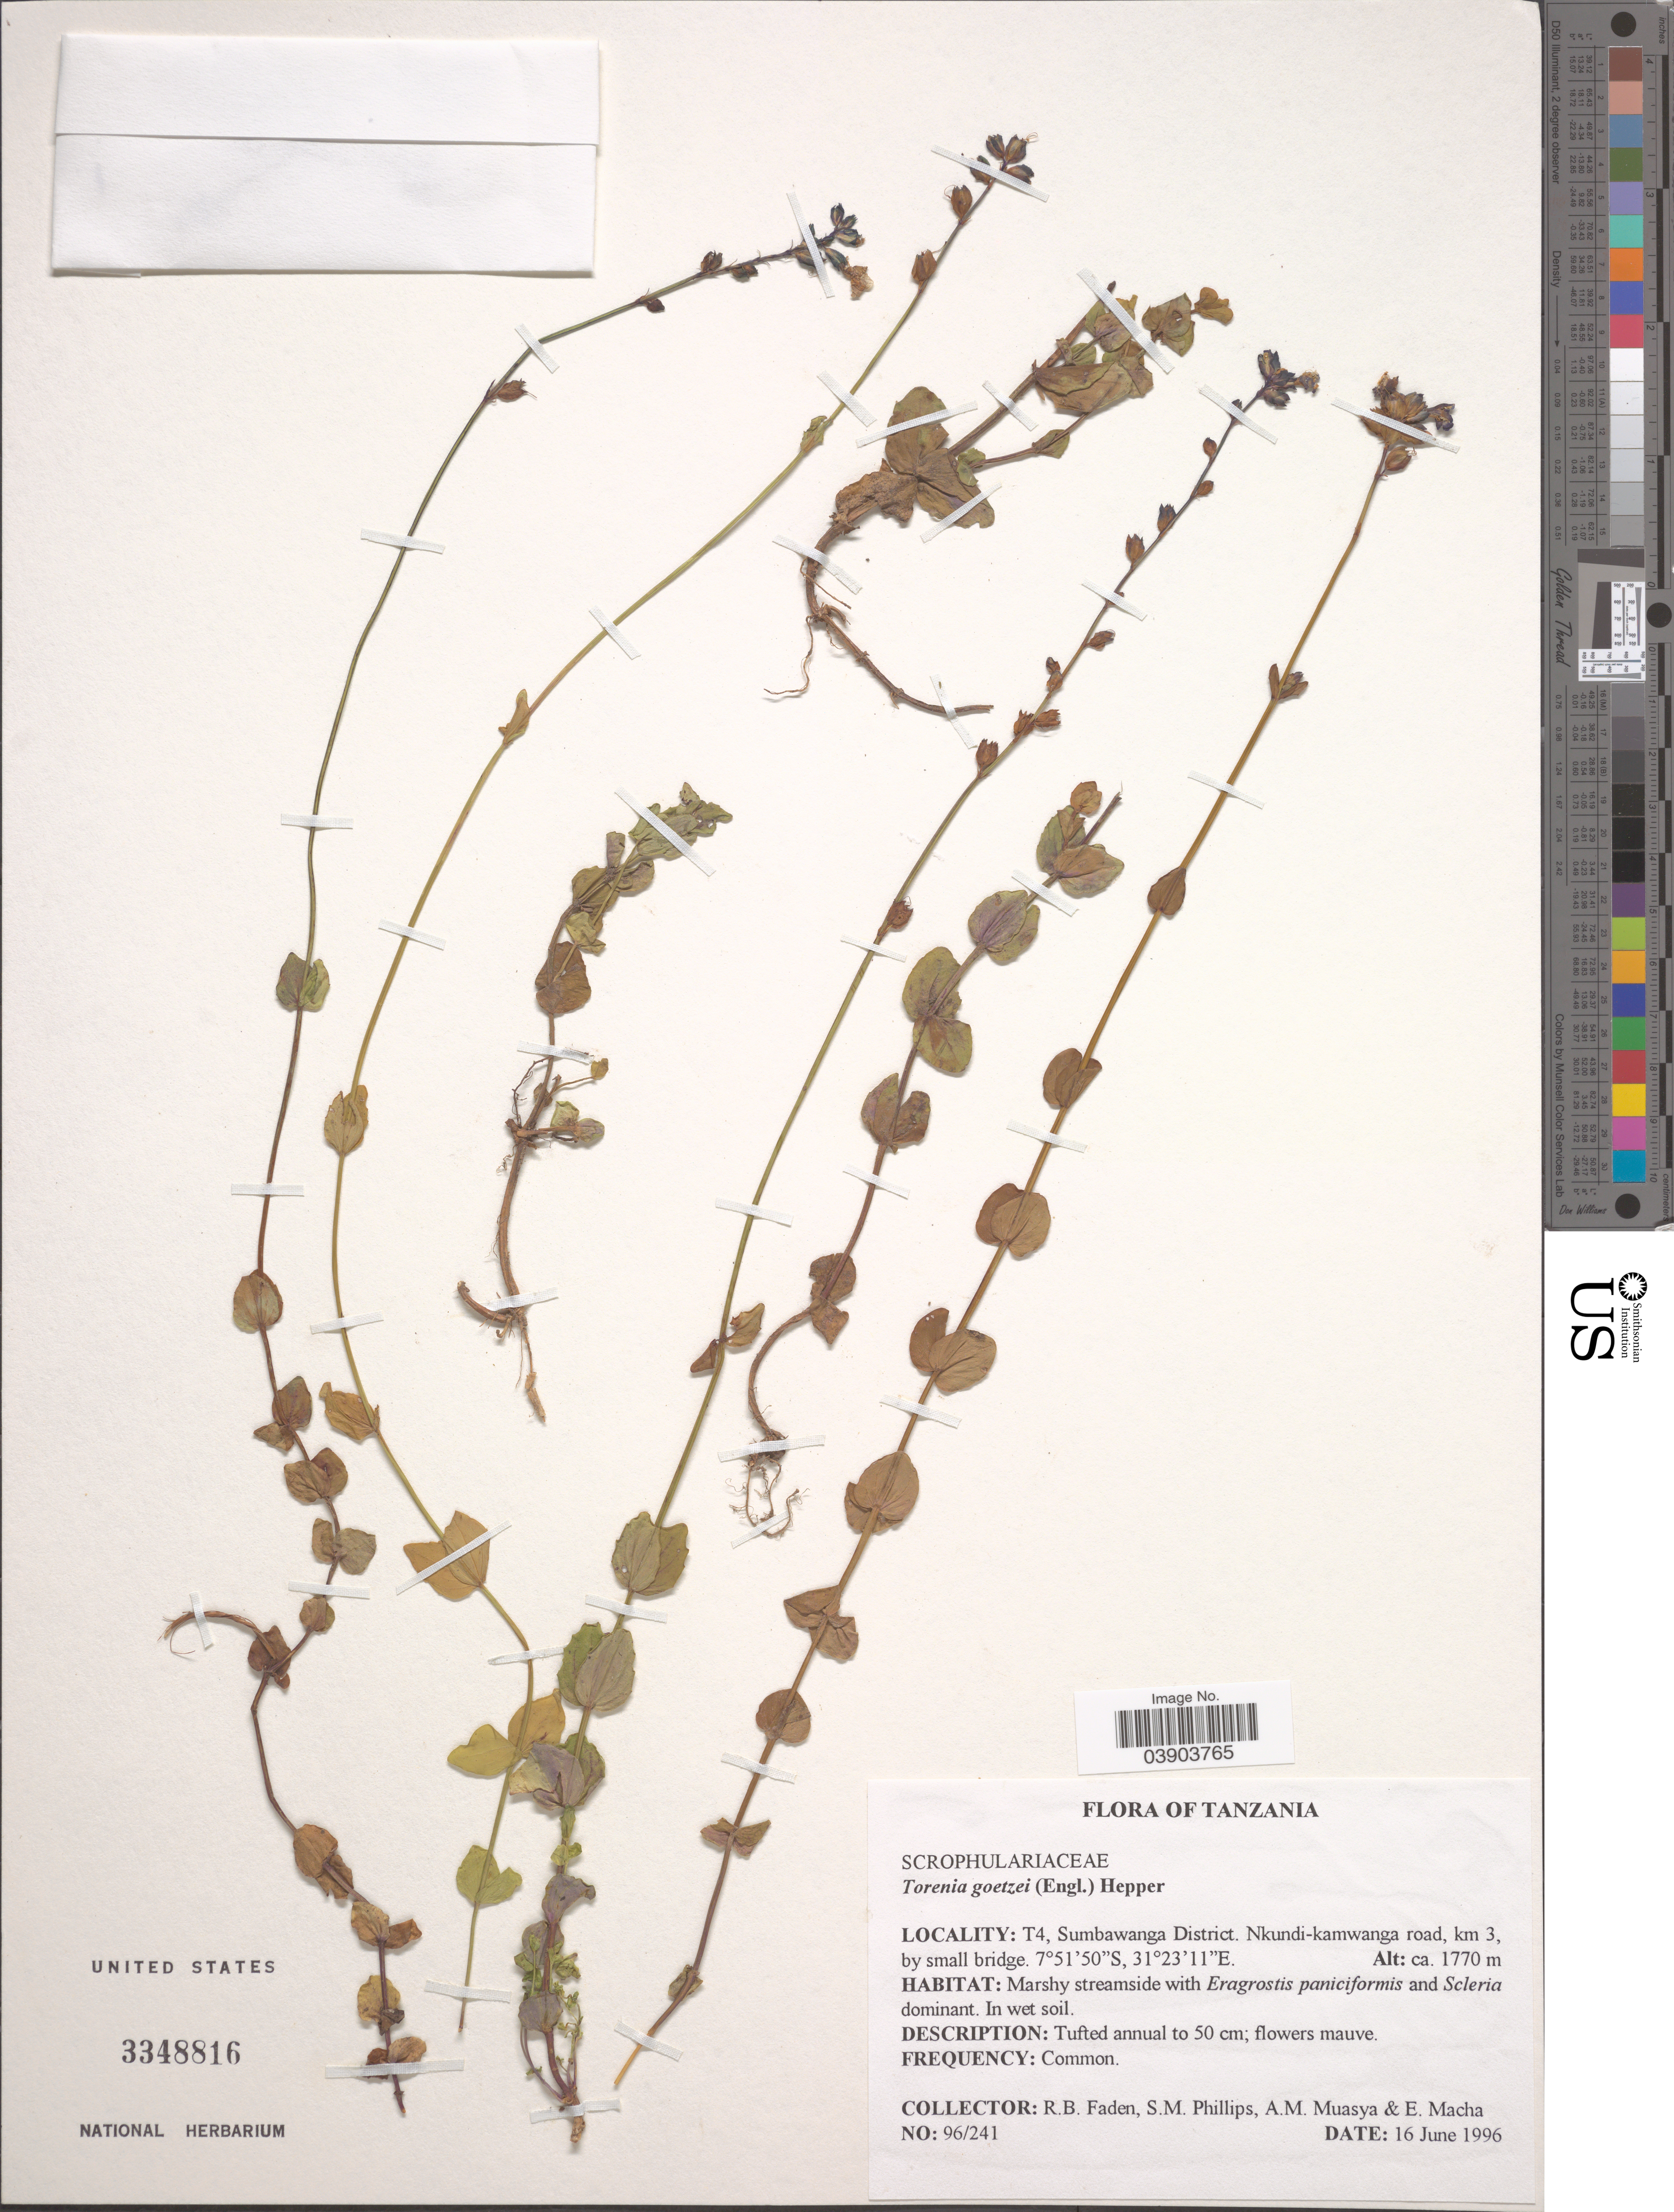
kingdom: Plantae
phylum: Tracheophyta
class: Magnoliopsida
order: Lamiales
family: Linderniaceae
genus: Torenia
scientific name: Torenia goetzei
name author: (Engl.) Hepper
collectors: R. B. Faden, S. M. Phillips, A. Muasya & E. Macha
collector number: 96/241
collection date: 1996-06-16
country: Tanzania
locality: T4, Sumbawanga District. Nkundi-kamwanga road, km. 3.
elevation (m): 1770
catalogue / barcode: US 3348816